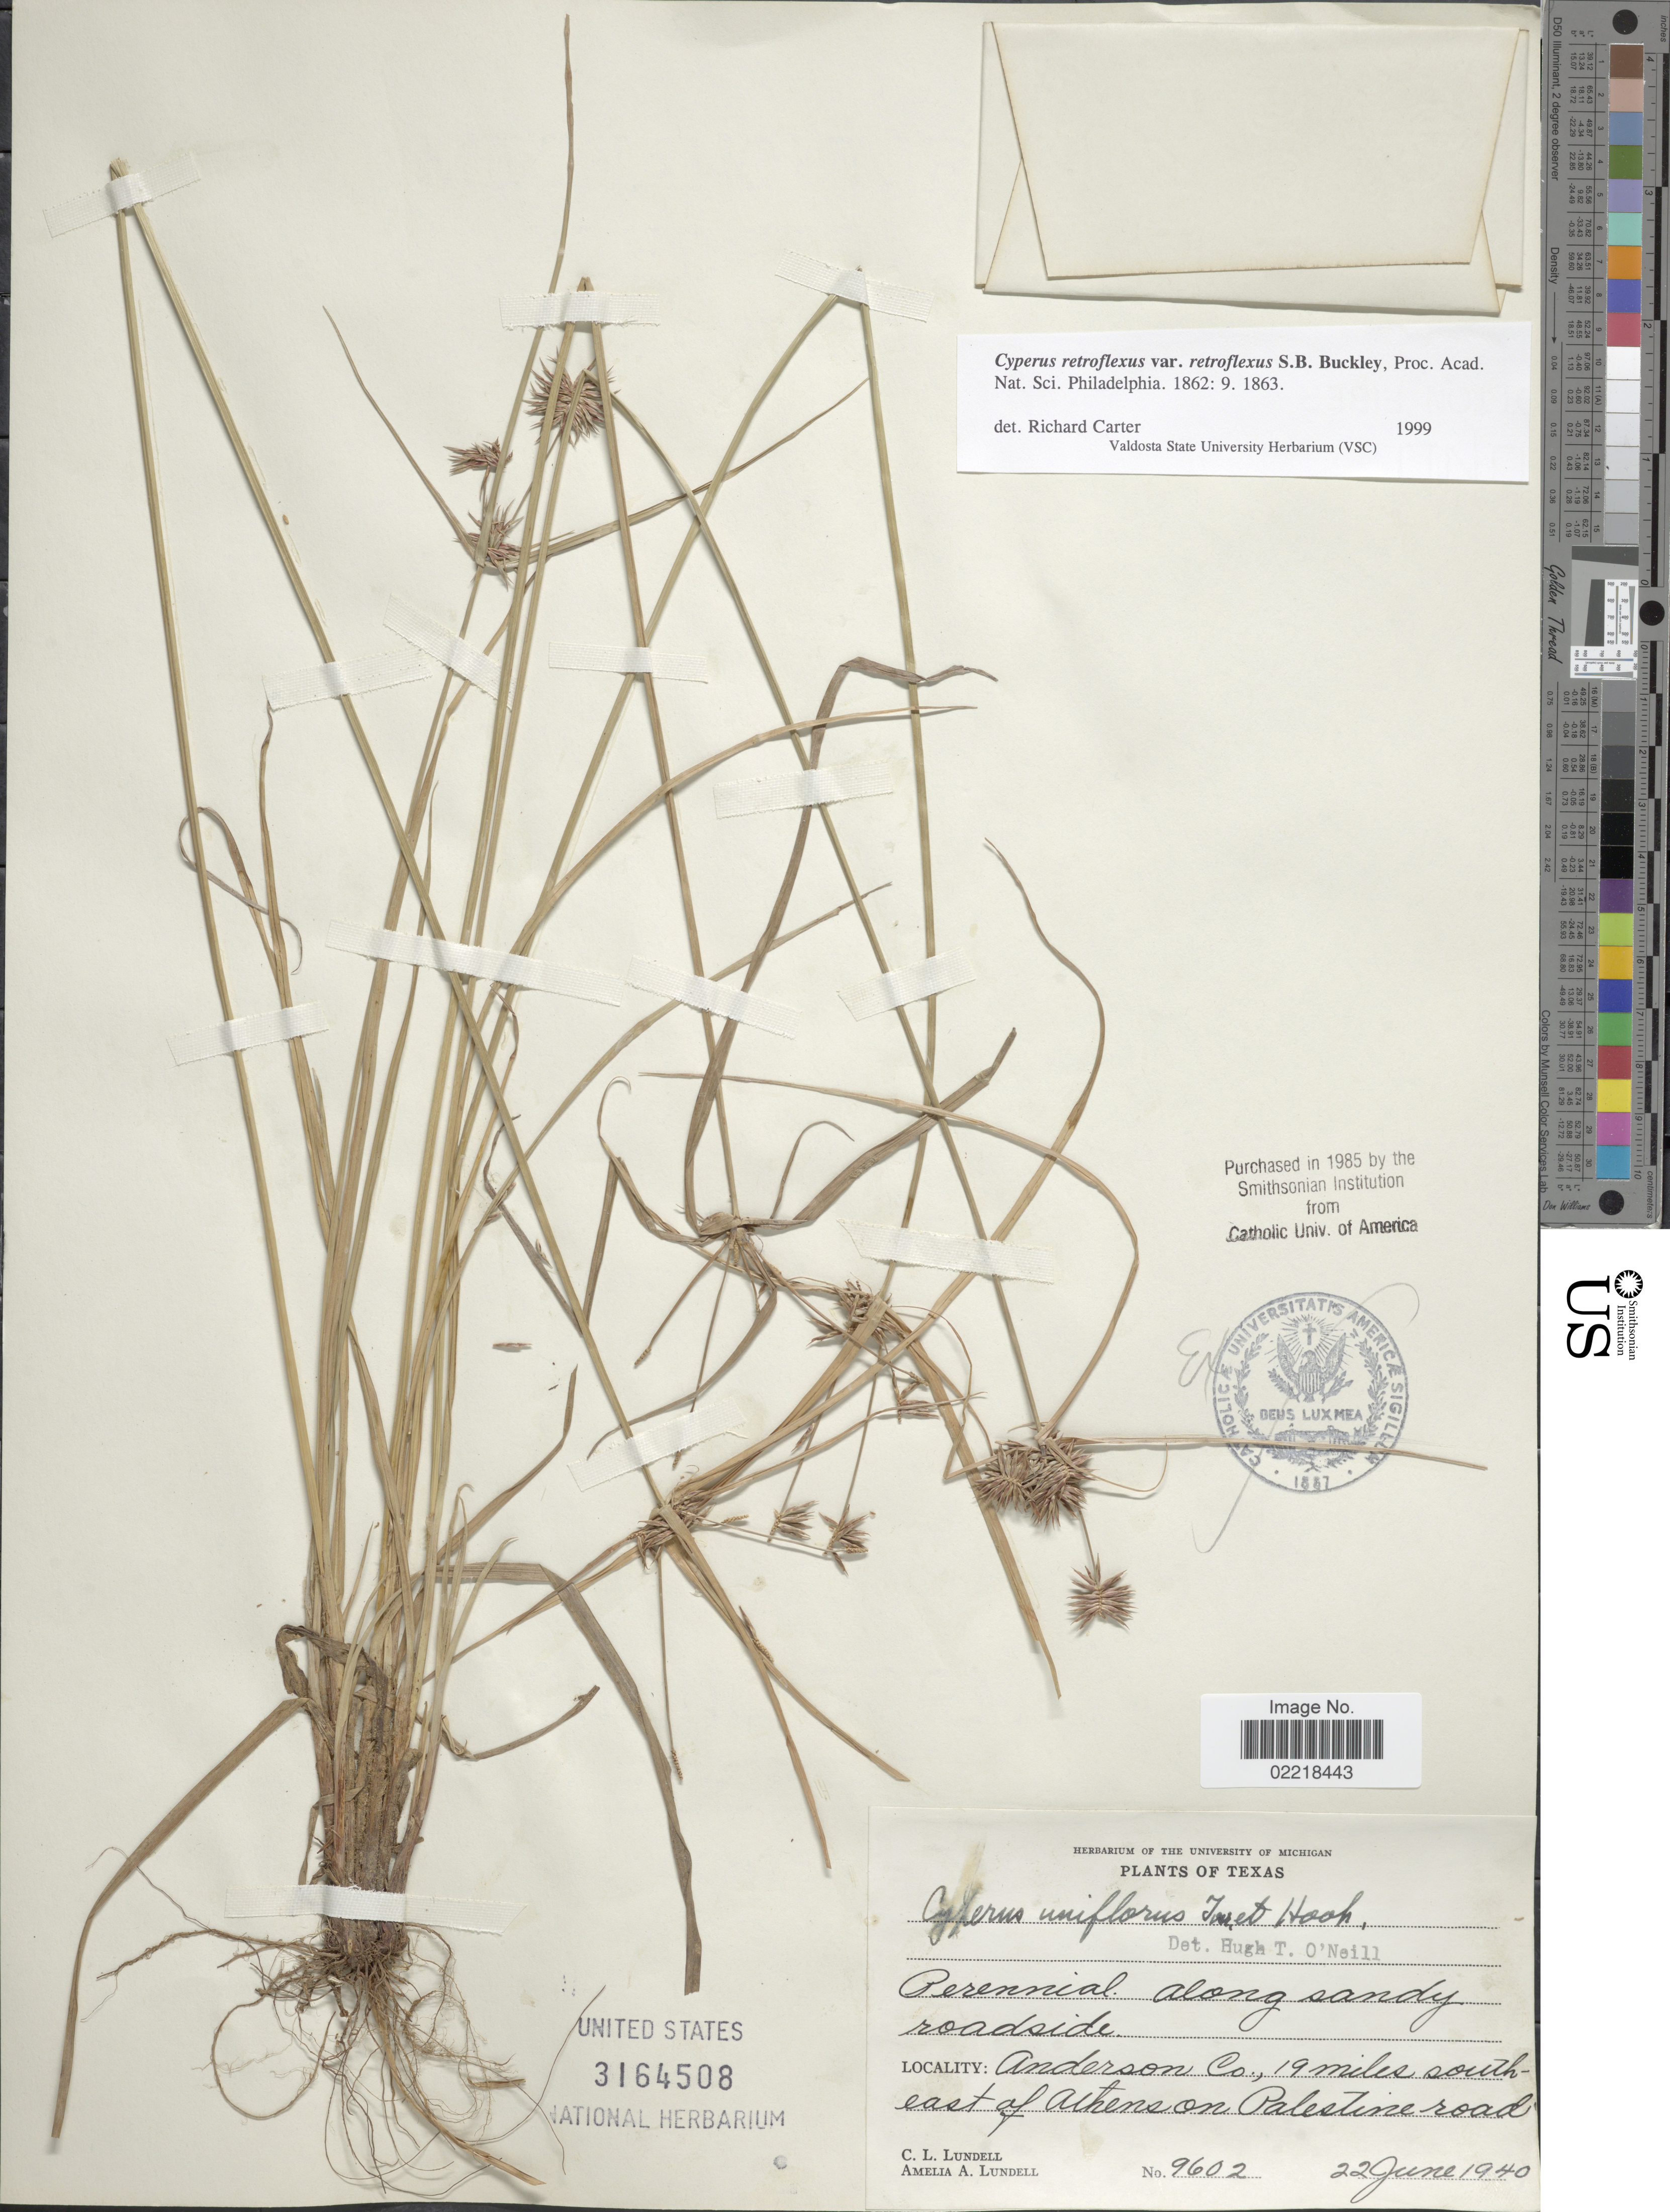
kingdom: Plantae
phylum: Tracheophyta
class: Liliopsida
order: Poales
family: Cyperaceae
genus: Cyperus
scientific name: Cyperus retroflexus var. retroflexus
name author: Buckley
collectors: C. L. Lundell & A. A. Lundell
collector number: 9602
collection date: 1940-06-22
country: United States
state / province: Texas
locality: Perennial along sandy roadside, Anderson Co., 19 miles south-east of Athens on Palestine road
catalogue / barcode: US 3164508